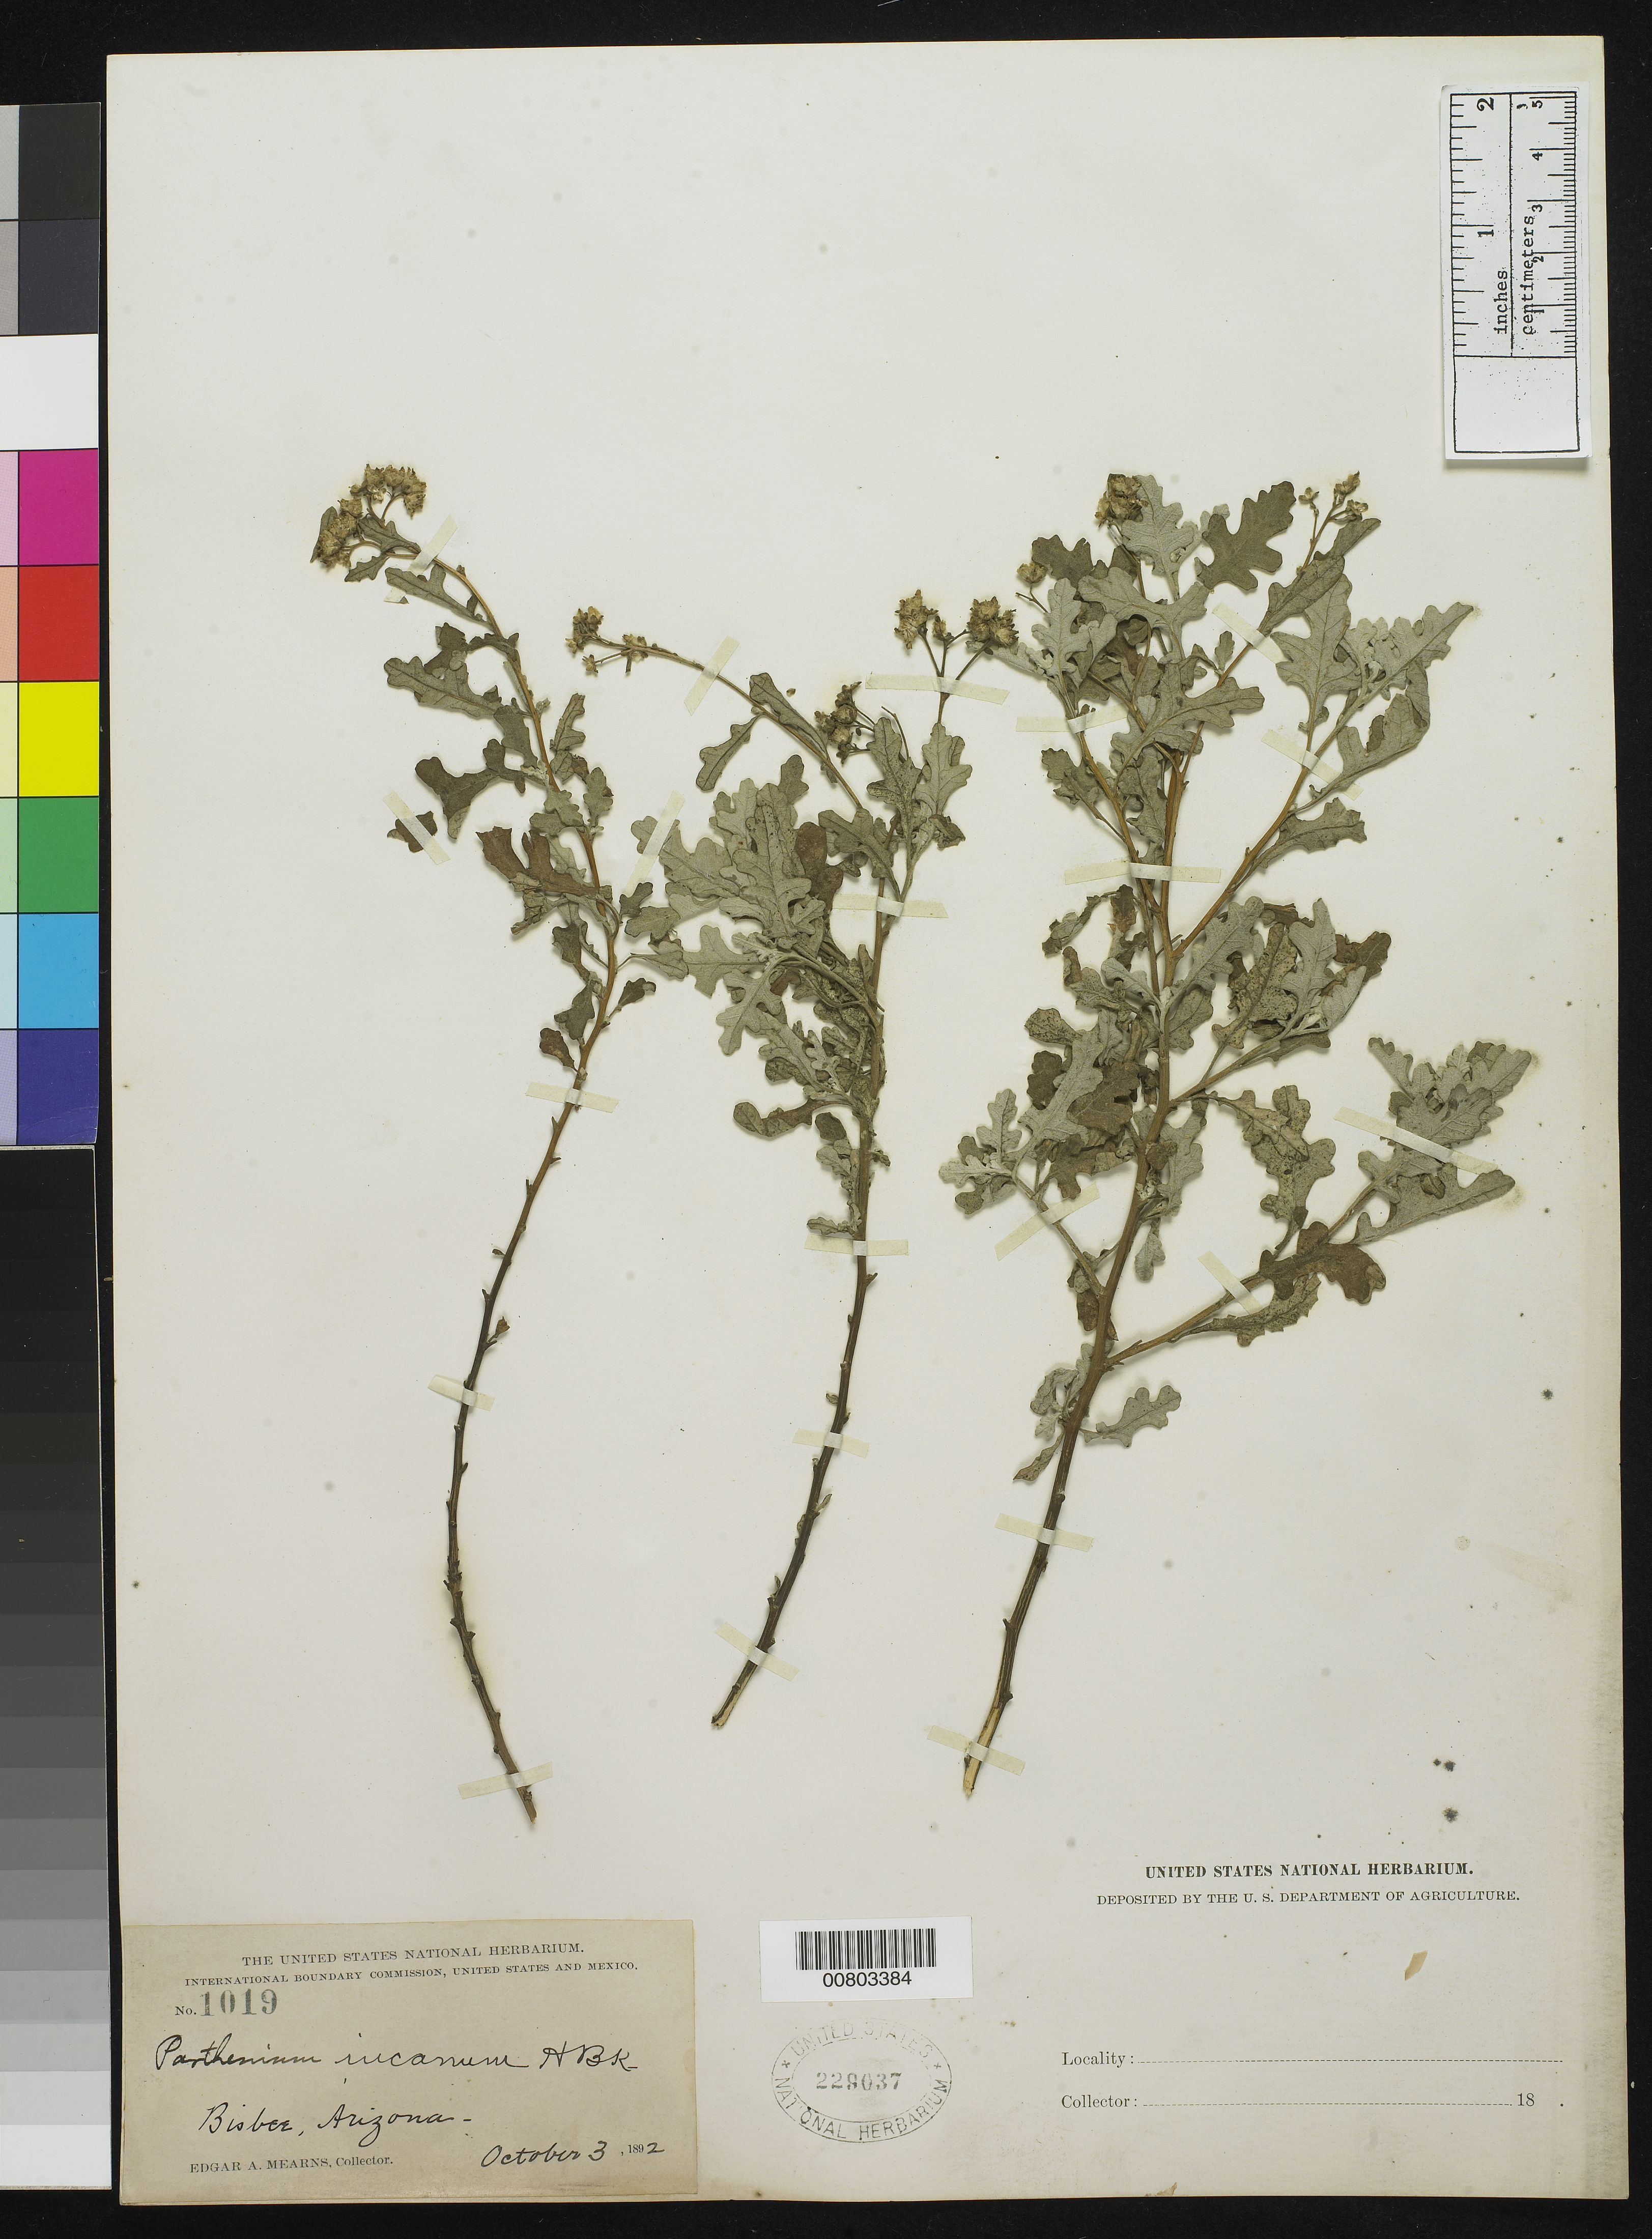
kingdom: Plantae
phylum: Tracheophyta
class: Magnoliopsida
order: Asterales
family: Asteraceae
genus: Parthenium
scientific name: Parthenium incanum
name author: Kunth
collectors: E. A. Mearns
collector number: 1019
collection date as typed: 03 Oct 1892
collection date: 1892-10-03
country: United States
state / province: Arizona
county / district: Cochise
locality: Bisbee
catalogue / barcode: US 229037